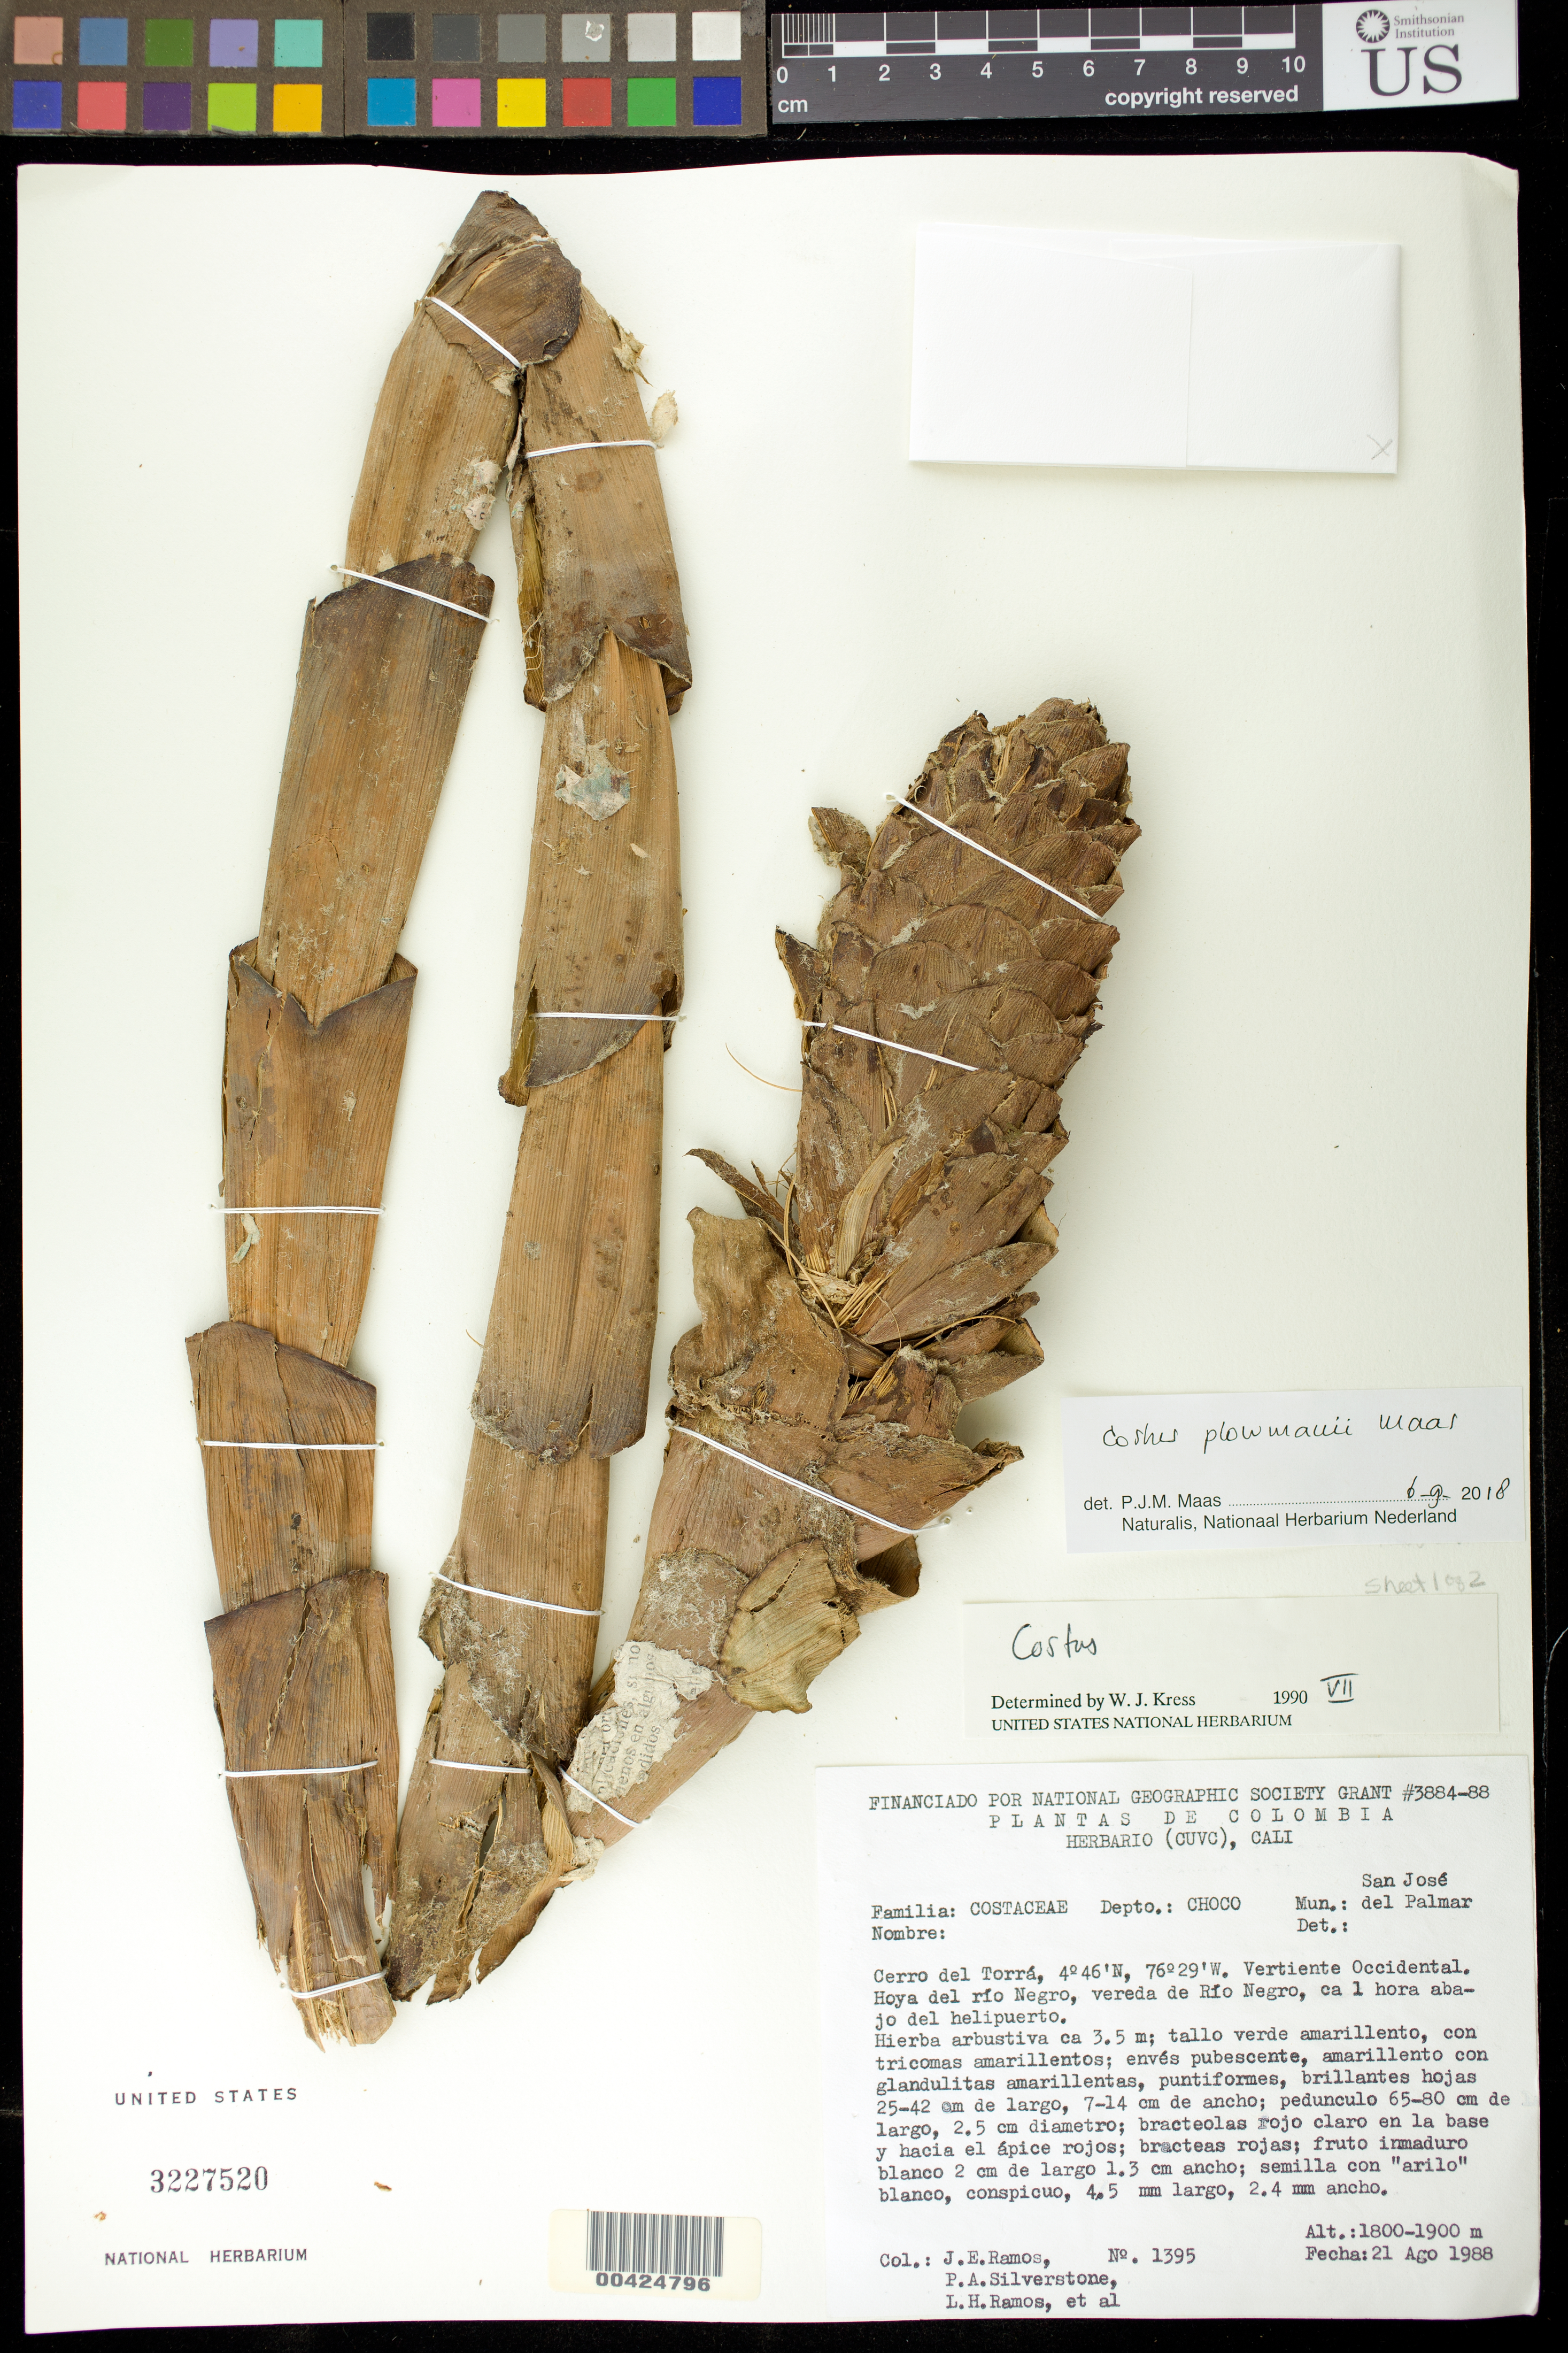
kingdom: Plantae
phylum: Tracheophyta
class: Liliopsida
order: Zingiberales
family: Costaceae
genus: Costus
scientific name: Costus plowmanii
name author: Maas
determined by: Maas, Paul J.; Maas, H.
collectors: J. E. Ramos, P. A. Silverstone-Sopkin & L. Ramos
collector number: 1395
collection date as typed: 21 Aug 1988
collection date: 1988-08-21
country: Colombia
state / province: Chocó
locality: San Jose del Palmar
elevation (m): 1800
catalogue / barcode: US 3227520